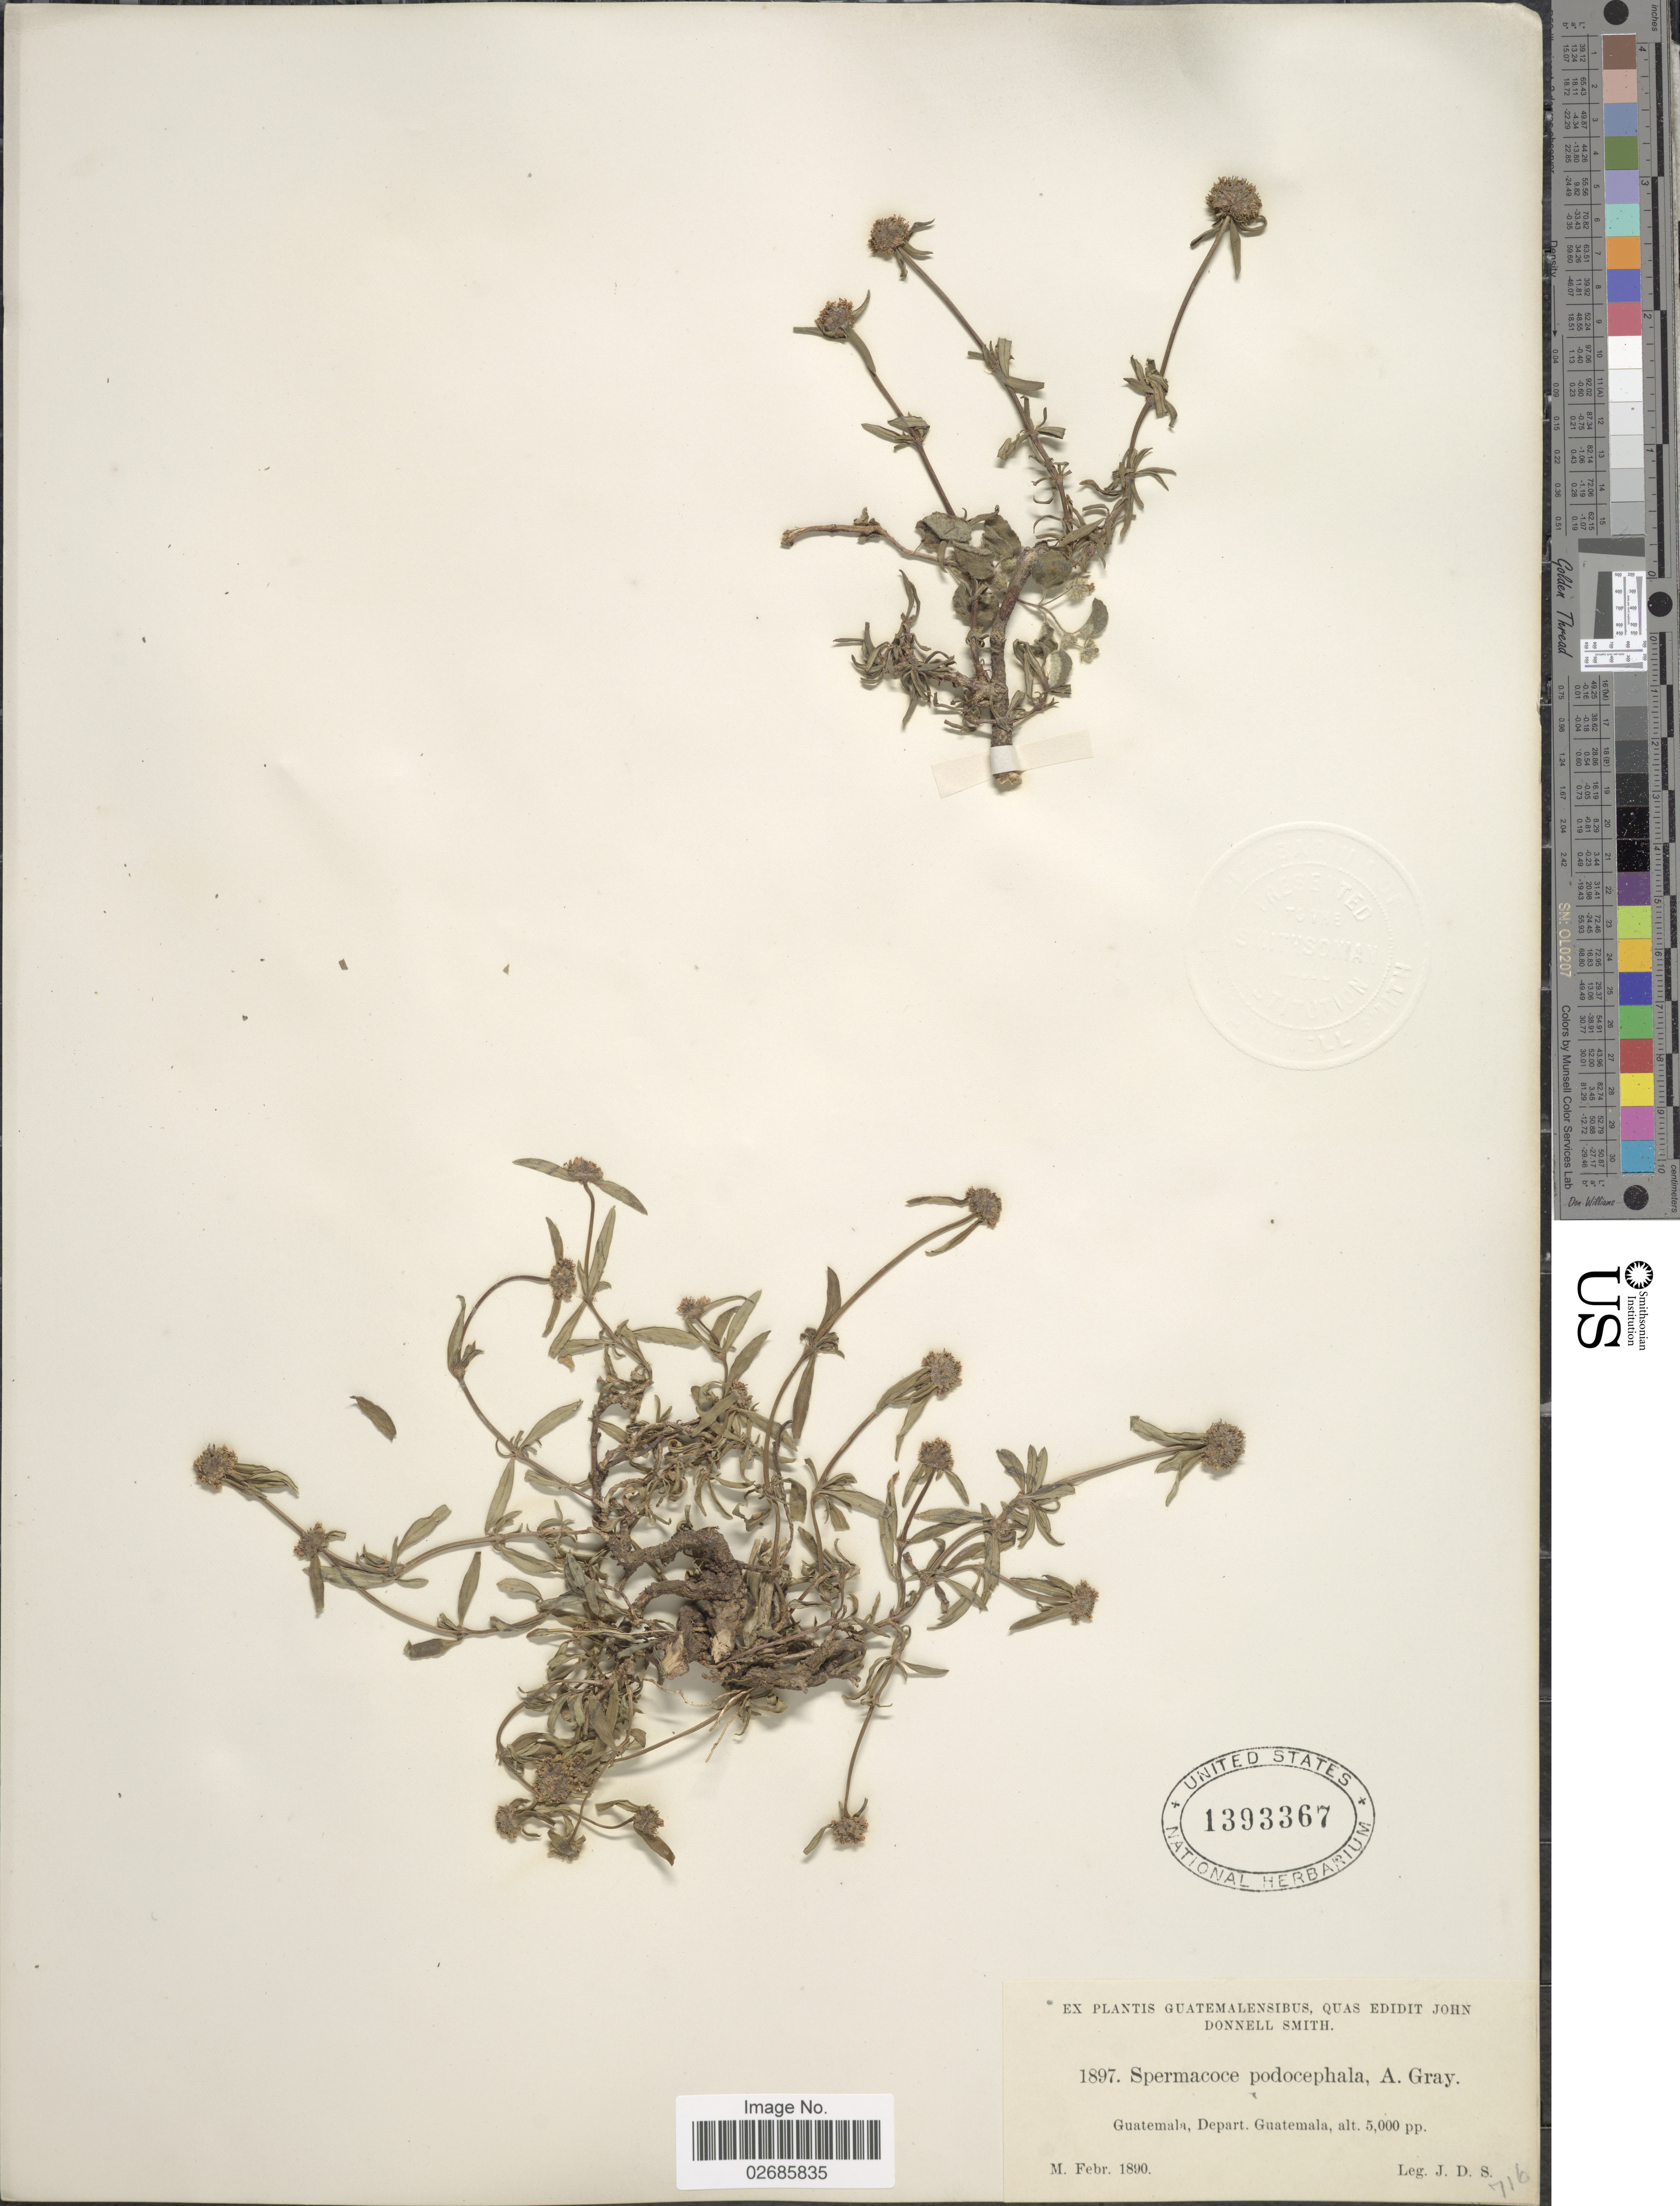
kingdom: Plantae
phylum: Tracheophyta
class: Magnoliopsida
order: Gentianales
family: Rubiaceae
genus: Borreria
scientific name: Borreria verticillata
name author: (L.) G. Mey.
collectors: J. Donnell Smith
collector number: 1897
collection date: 1890-02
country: Guatemala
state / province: Guatemala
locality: Depart. Guatemala.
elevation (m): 1524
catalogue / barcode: US 1393367